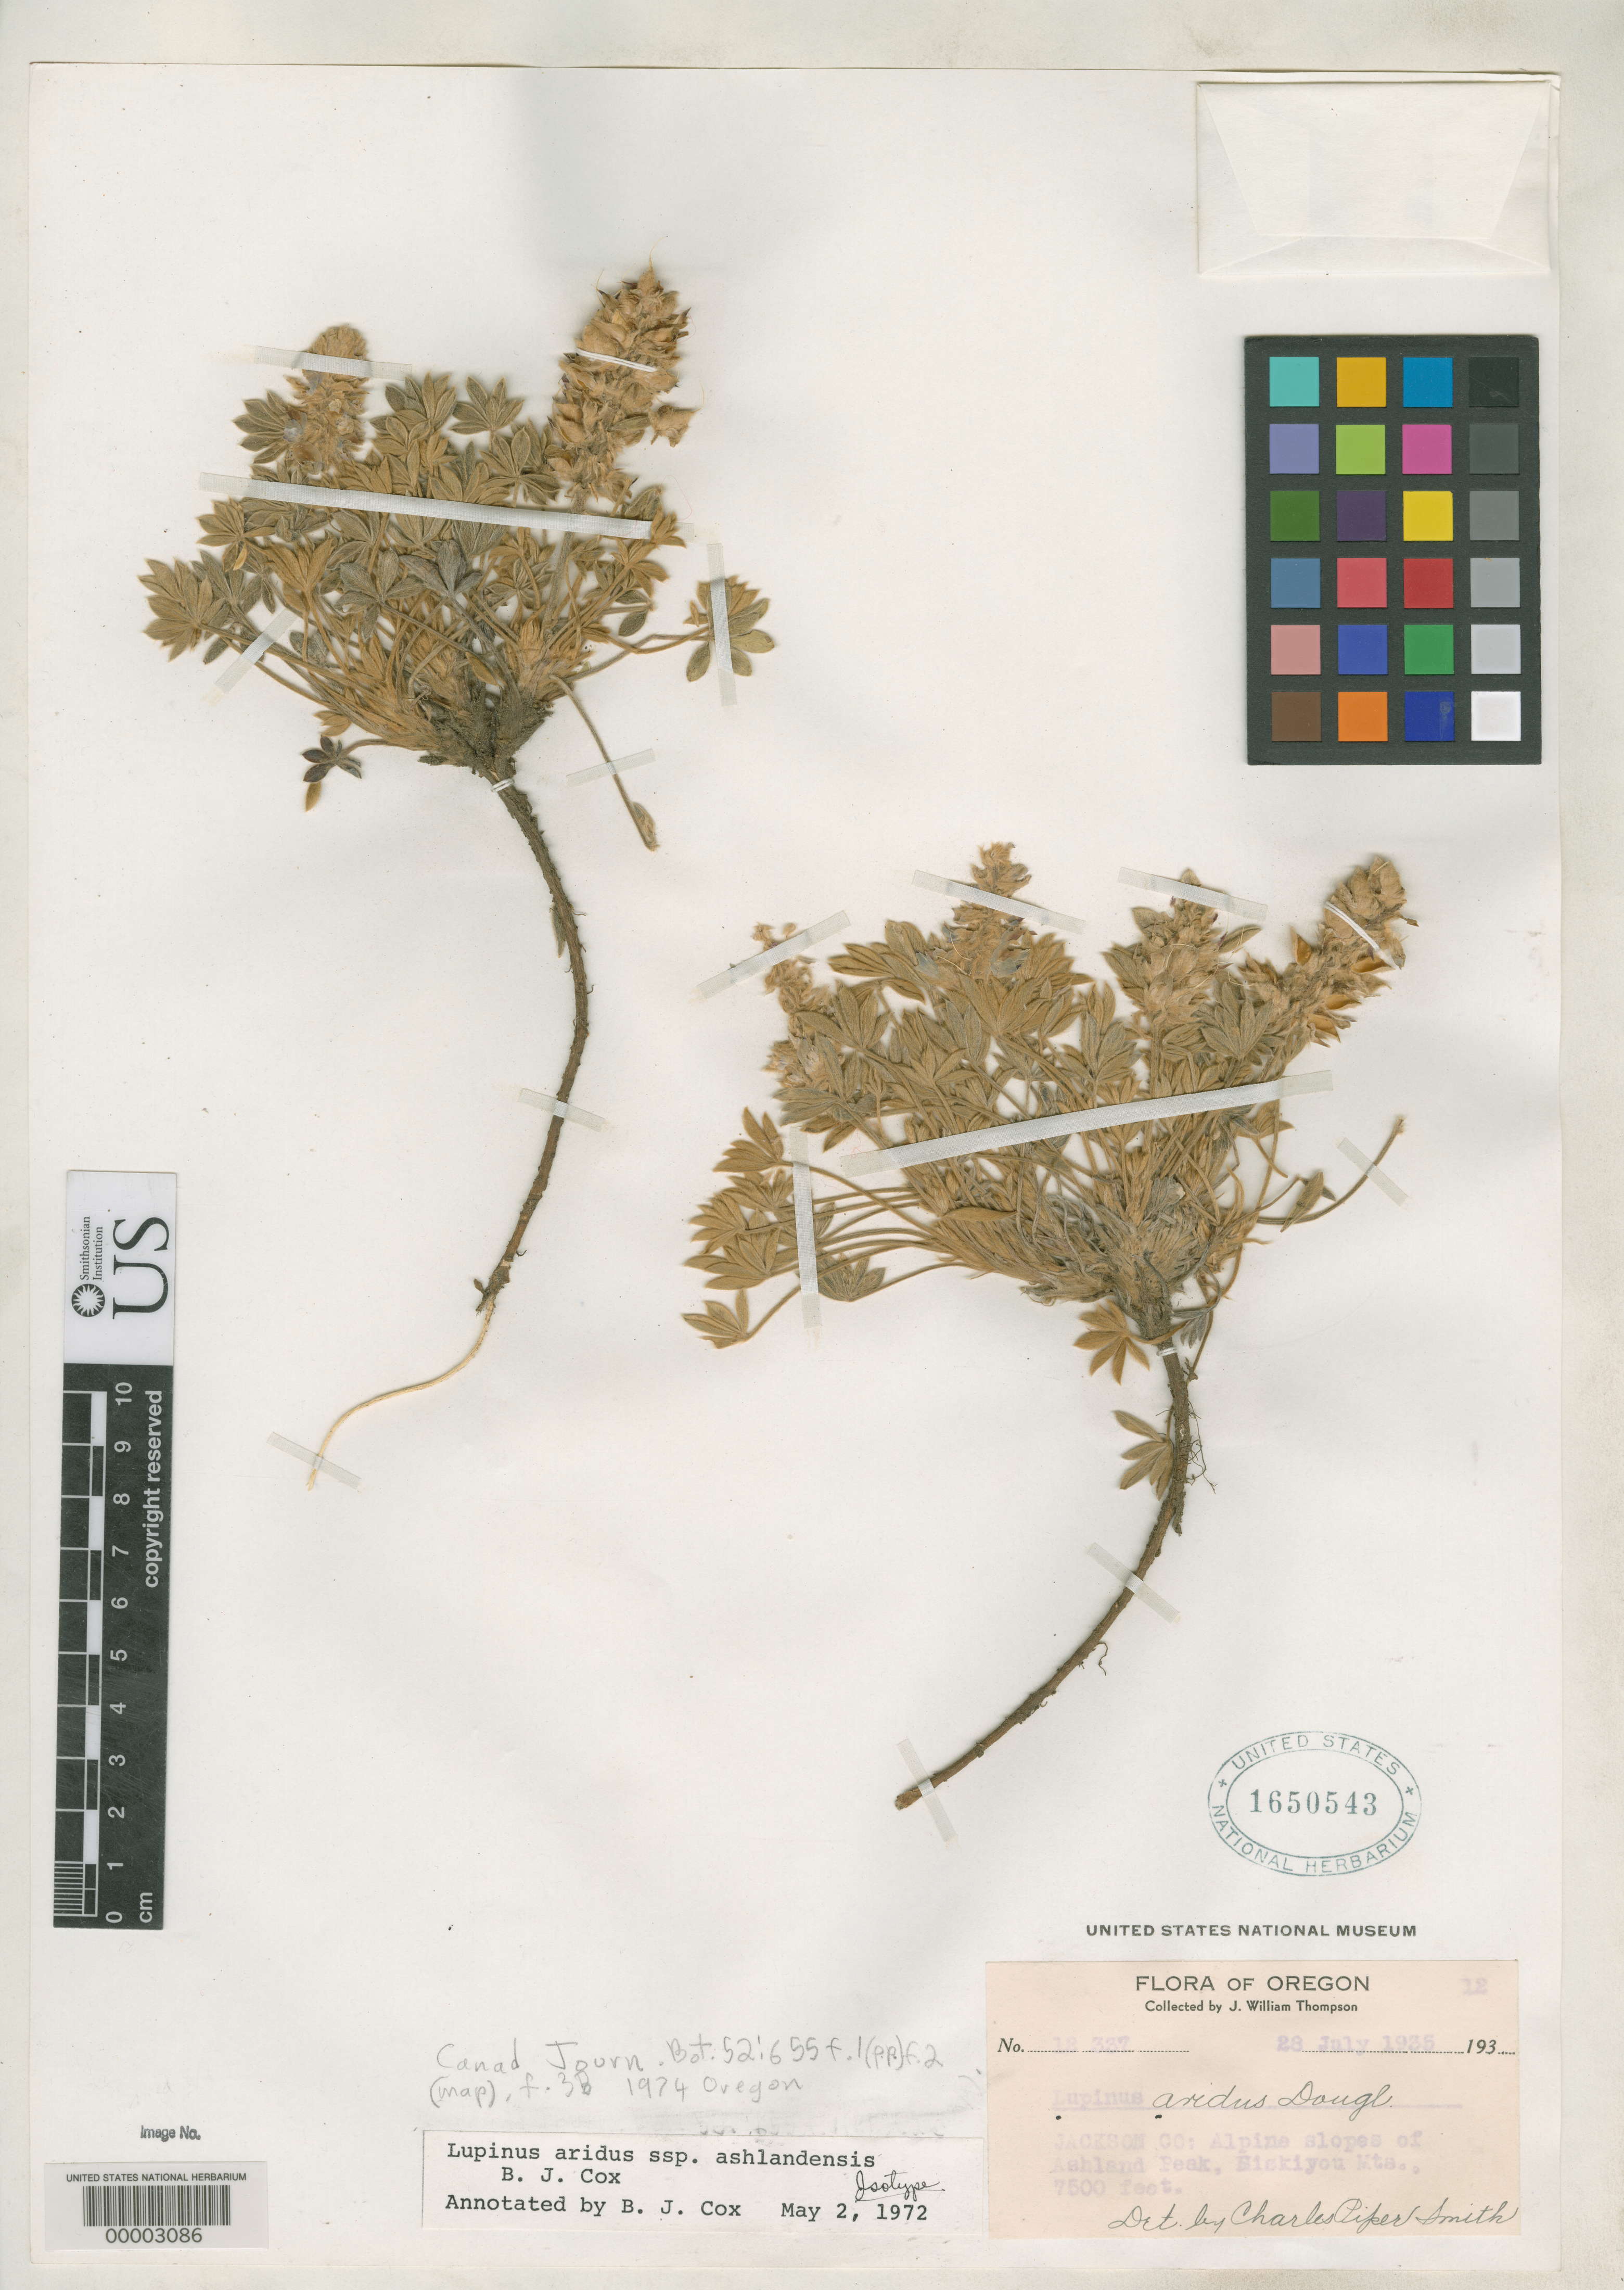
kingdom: Plantae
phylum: Tracheophyta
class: Magnoliopsida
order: Fabales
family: Fabaceae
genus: Lupinus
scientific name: Lupinus aridus subsp. ashlandensis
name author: B.J. Cox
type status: Isotype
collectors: J. W. Thompson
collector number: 12337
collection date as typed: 28 Jul 1935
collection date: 1935-07-28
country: United States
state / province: Oregon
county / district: Jackson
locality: Ashland Peak, Siskiyou Mts.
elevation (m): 1829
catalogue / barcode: US 1650543